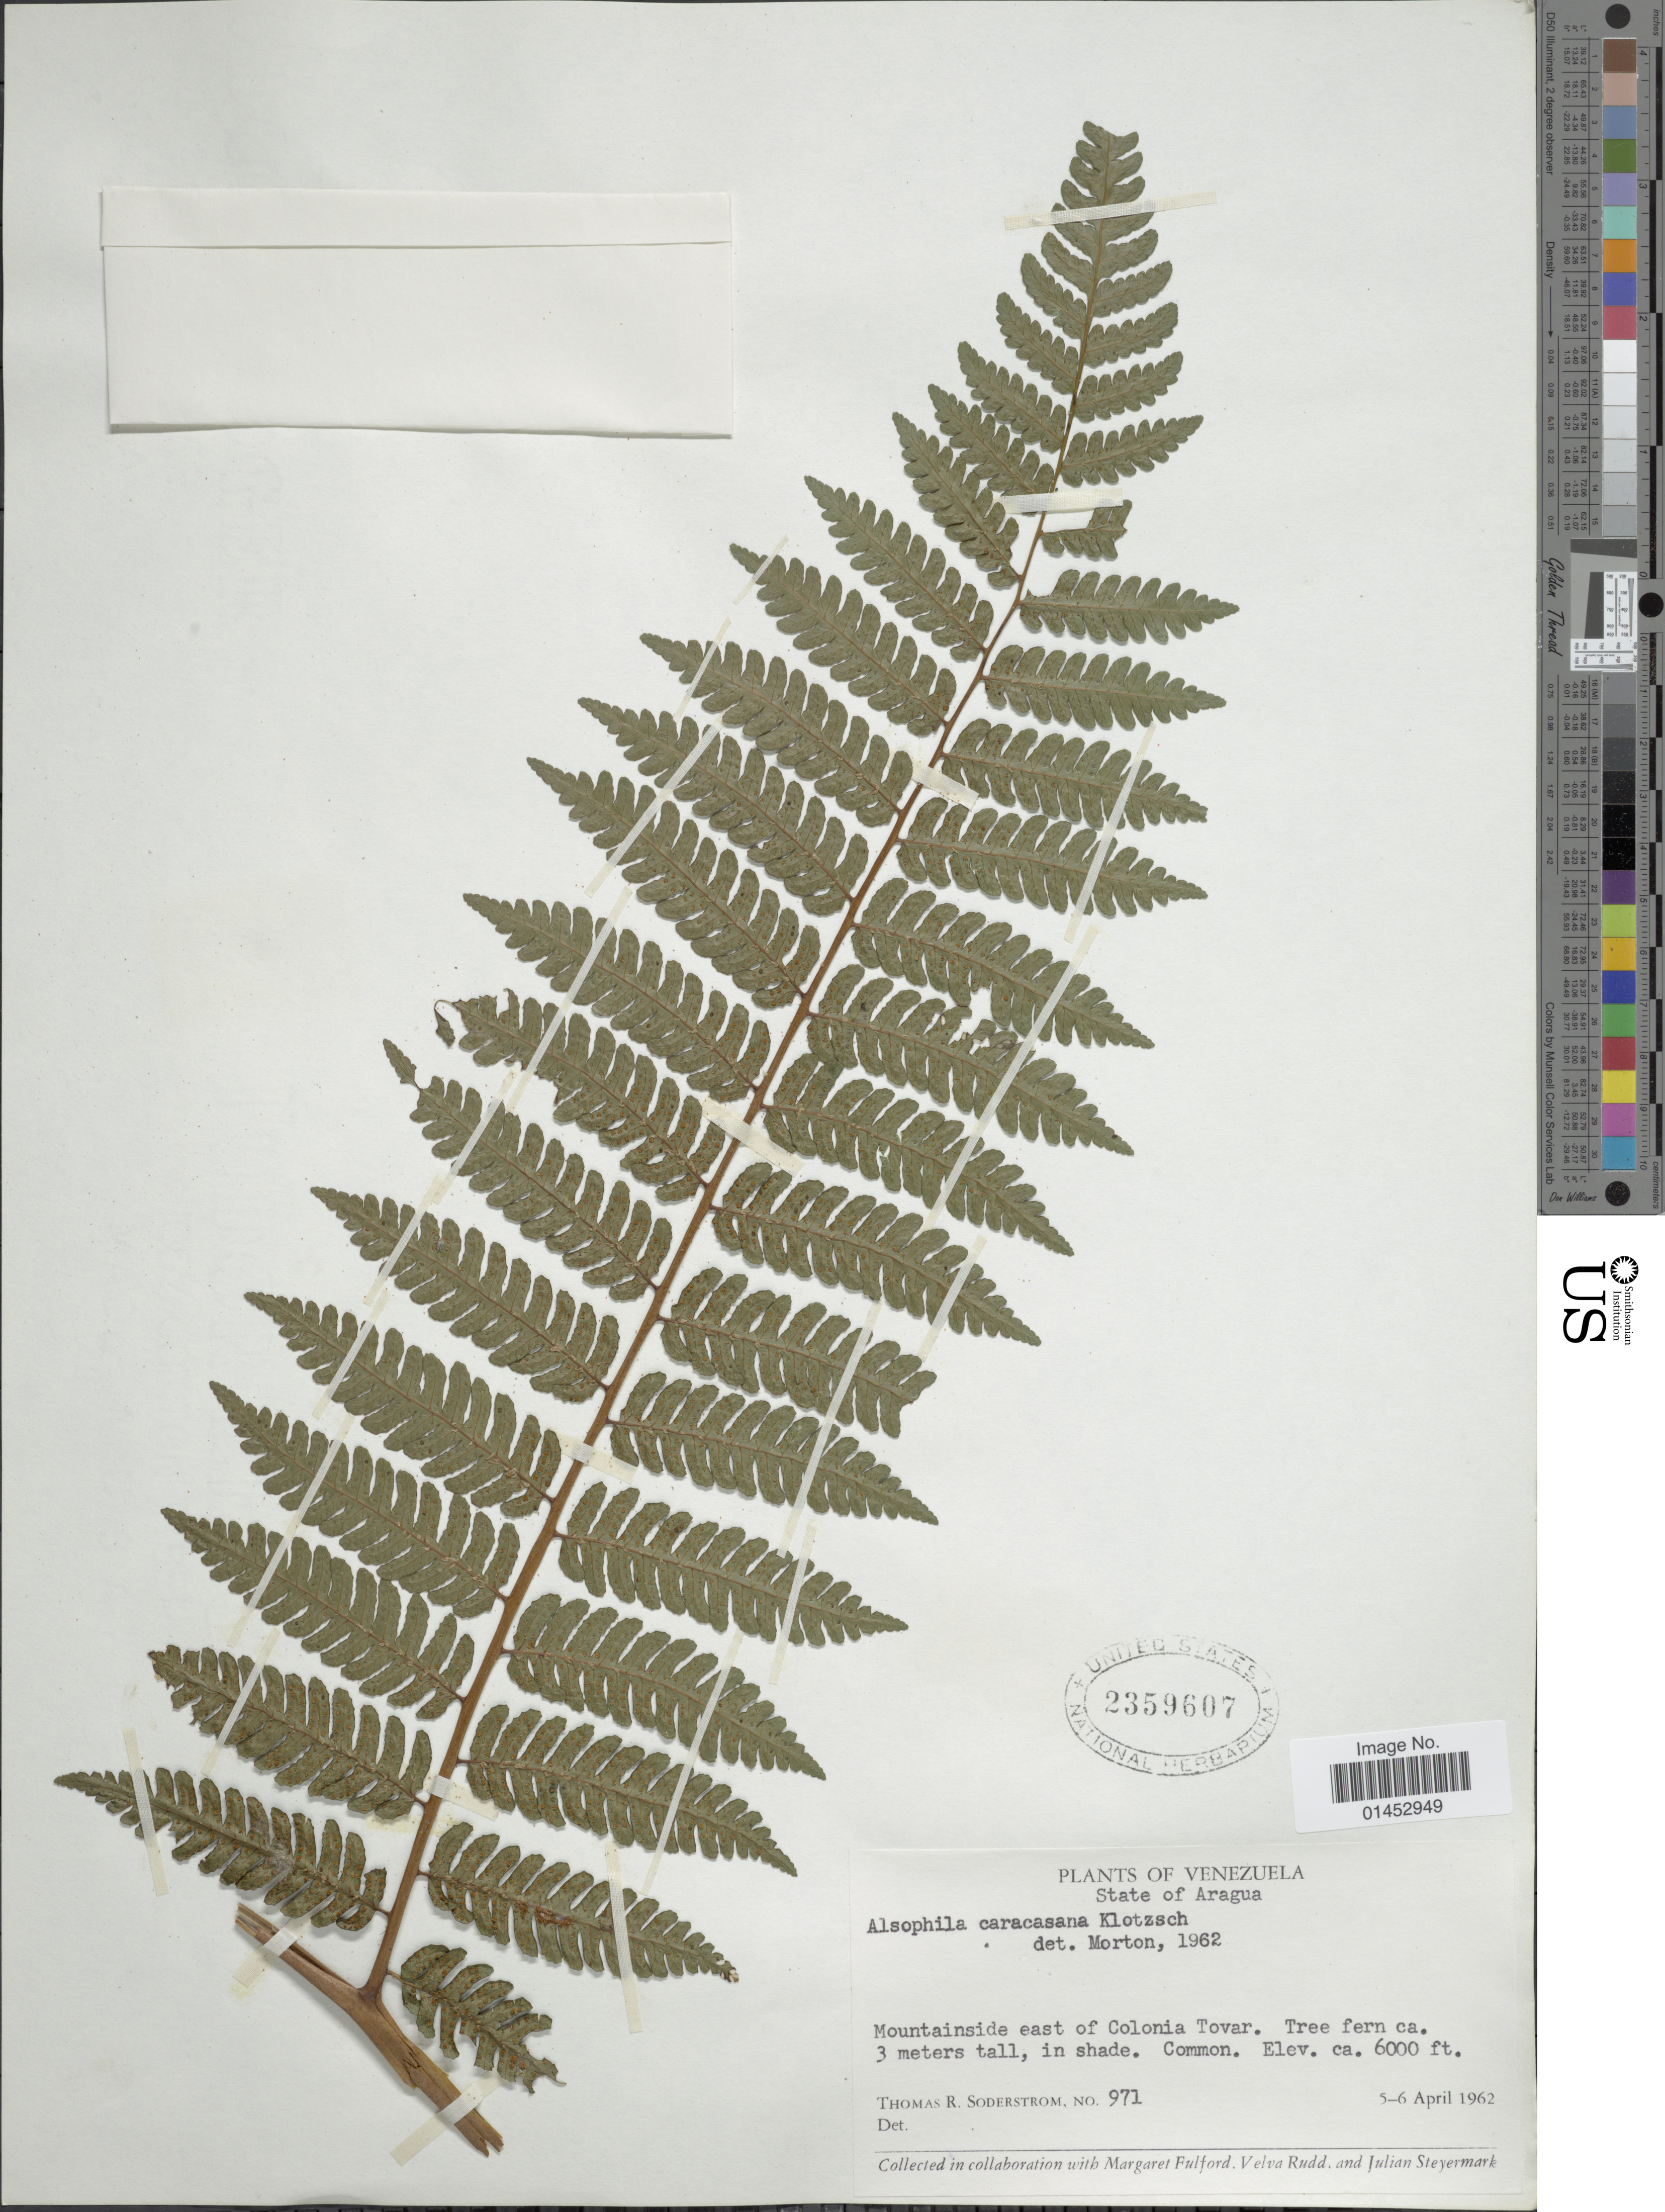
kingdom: Plantae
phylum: Tracheophyta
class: Polypodiopsida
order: Cyatheales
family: Cyatheaceae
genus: Cyathea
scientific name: Cyathea squamata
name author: (Klotzsch) Domin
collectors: T. R. Soderstrom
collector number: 971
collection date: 1962-04-05/1962-04-06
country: Venezuela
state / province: Aragua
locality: Mountainside east of Colonia Tovar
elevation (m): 1829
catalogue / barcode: US 2359607